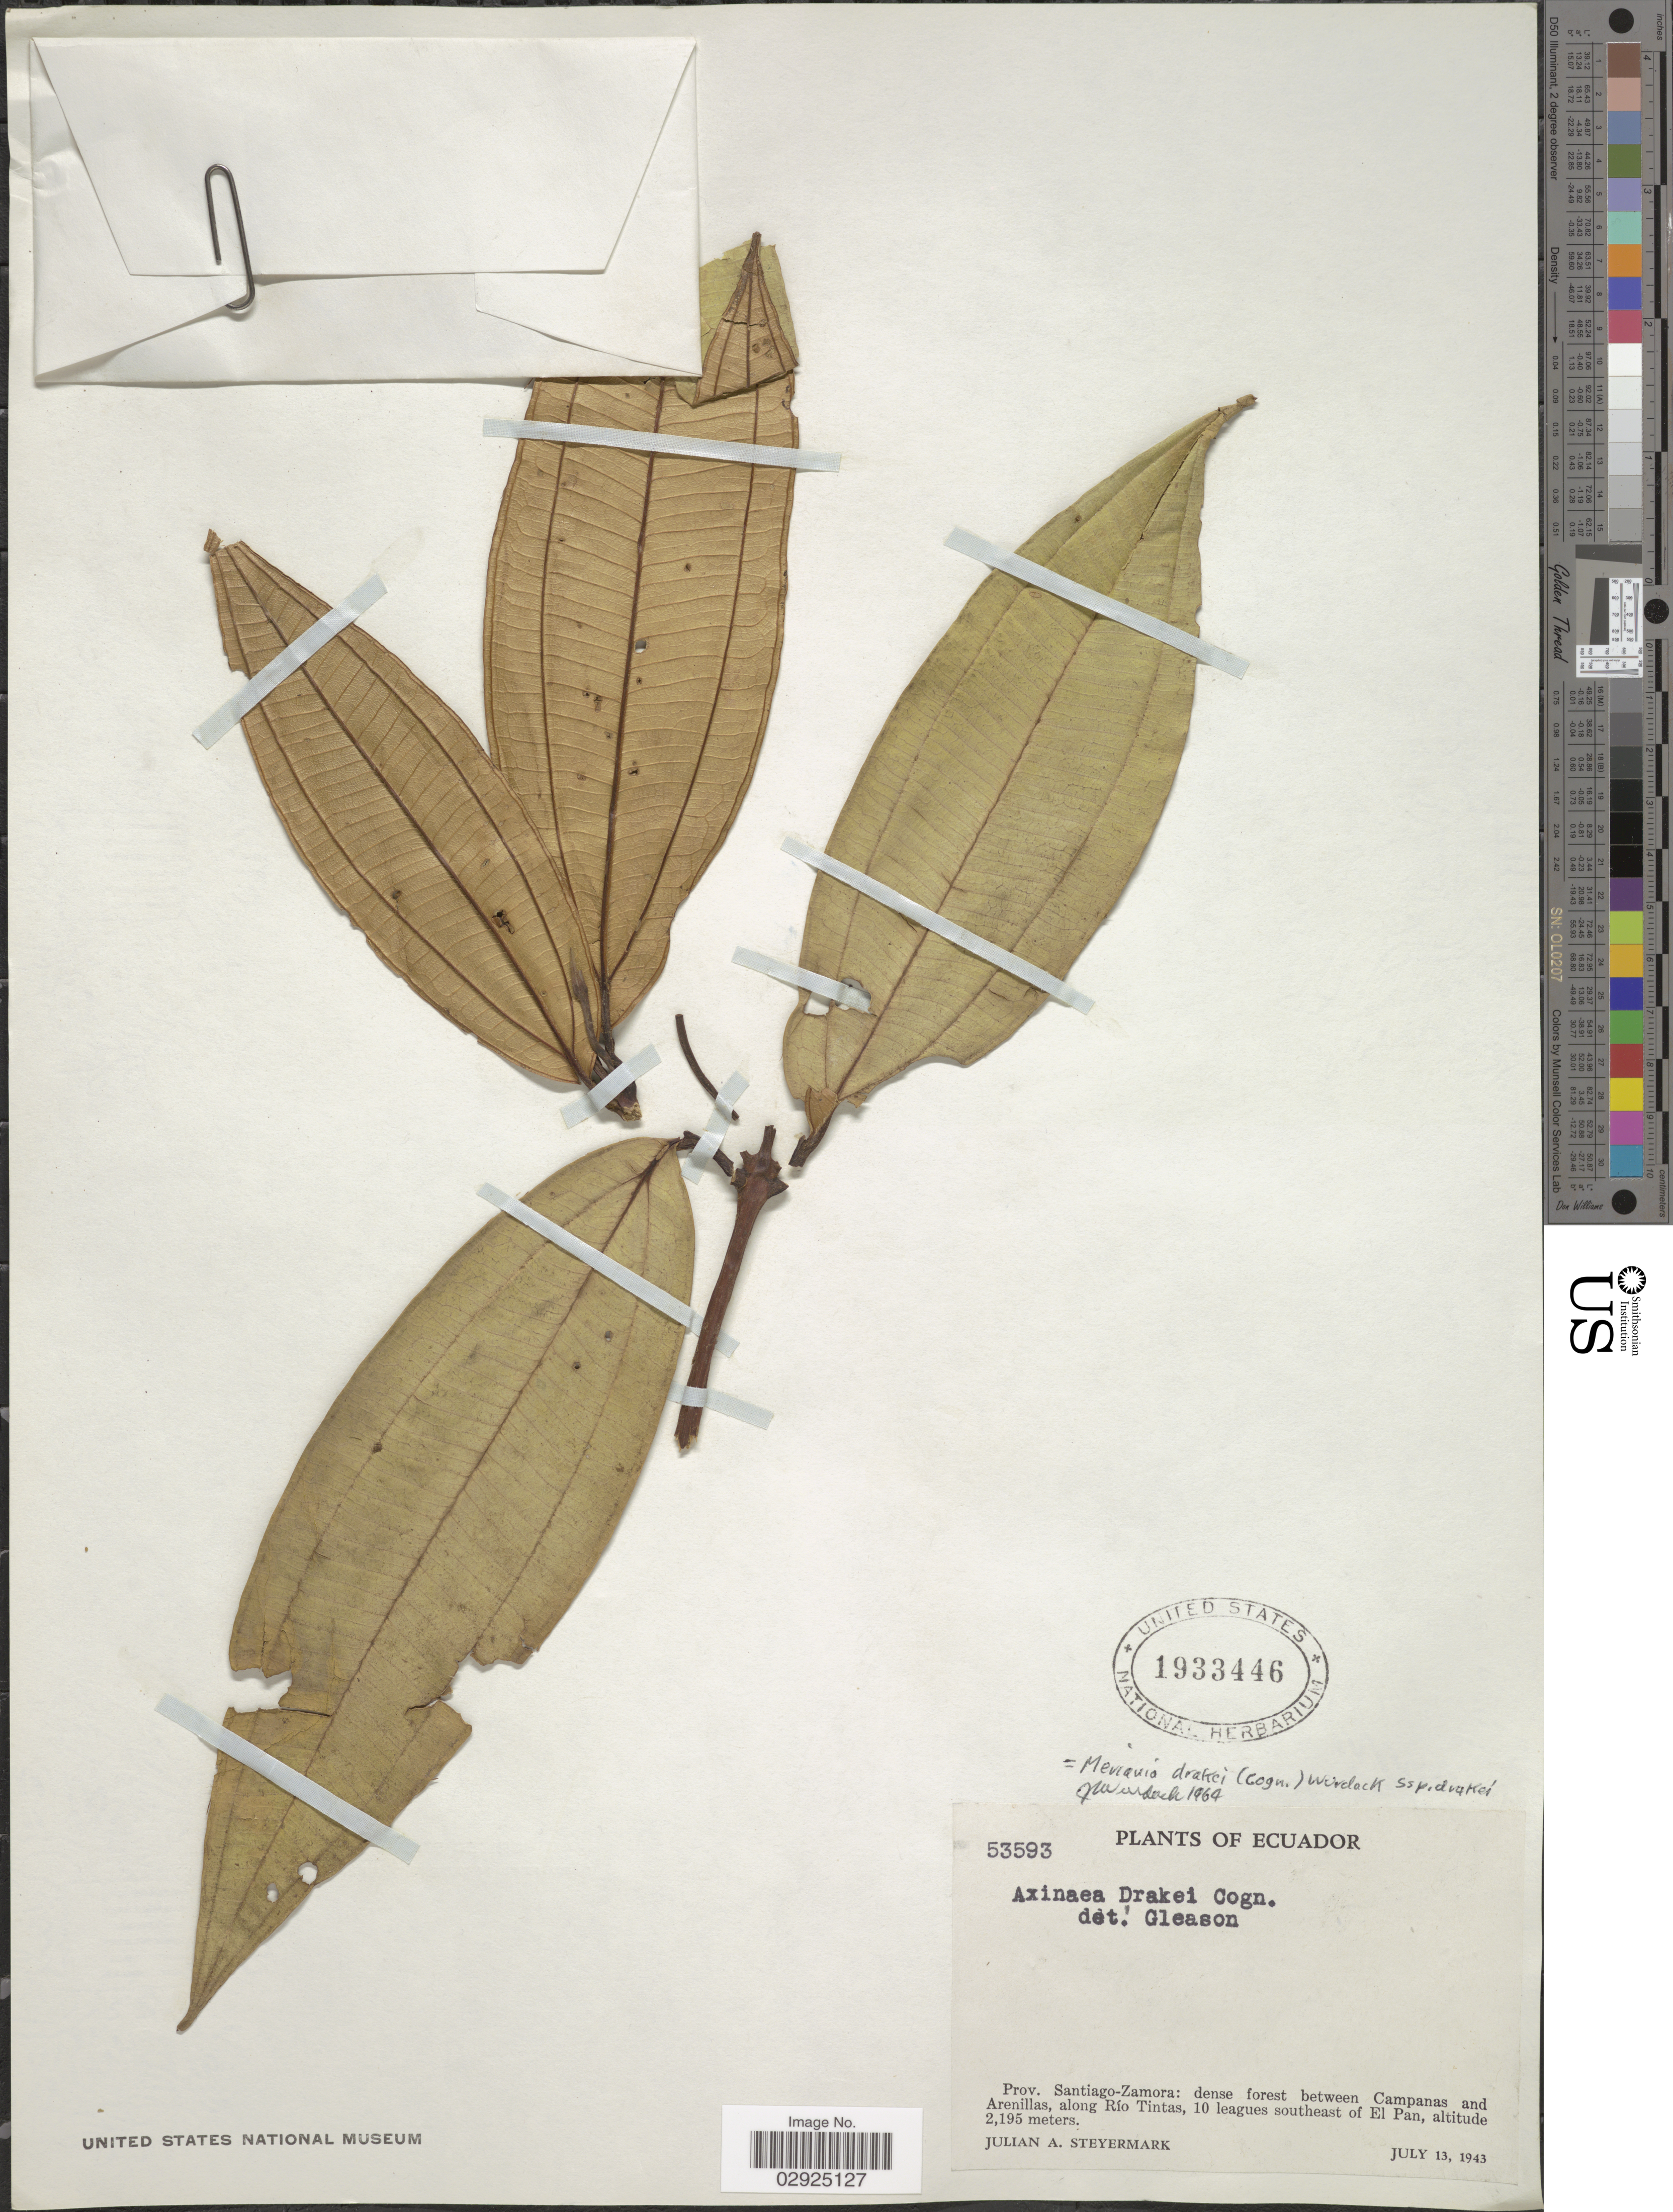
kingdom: Plantae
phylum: Tracheophyta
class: Magnoliopsida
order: Myrtales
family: Melastomataceae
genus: Meriania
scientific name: Meriania drakei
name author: (Cogn.) Wurdack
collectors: J. Steyermark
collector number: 53593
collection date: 1943-07-13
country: Ecuador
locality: Prov. Santiago-Zamora: dense forest between Campanas and Arenillas, along Río Tintas, 10 leagues southeast of El Pan.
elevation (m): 2195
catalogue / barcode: US 1933446